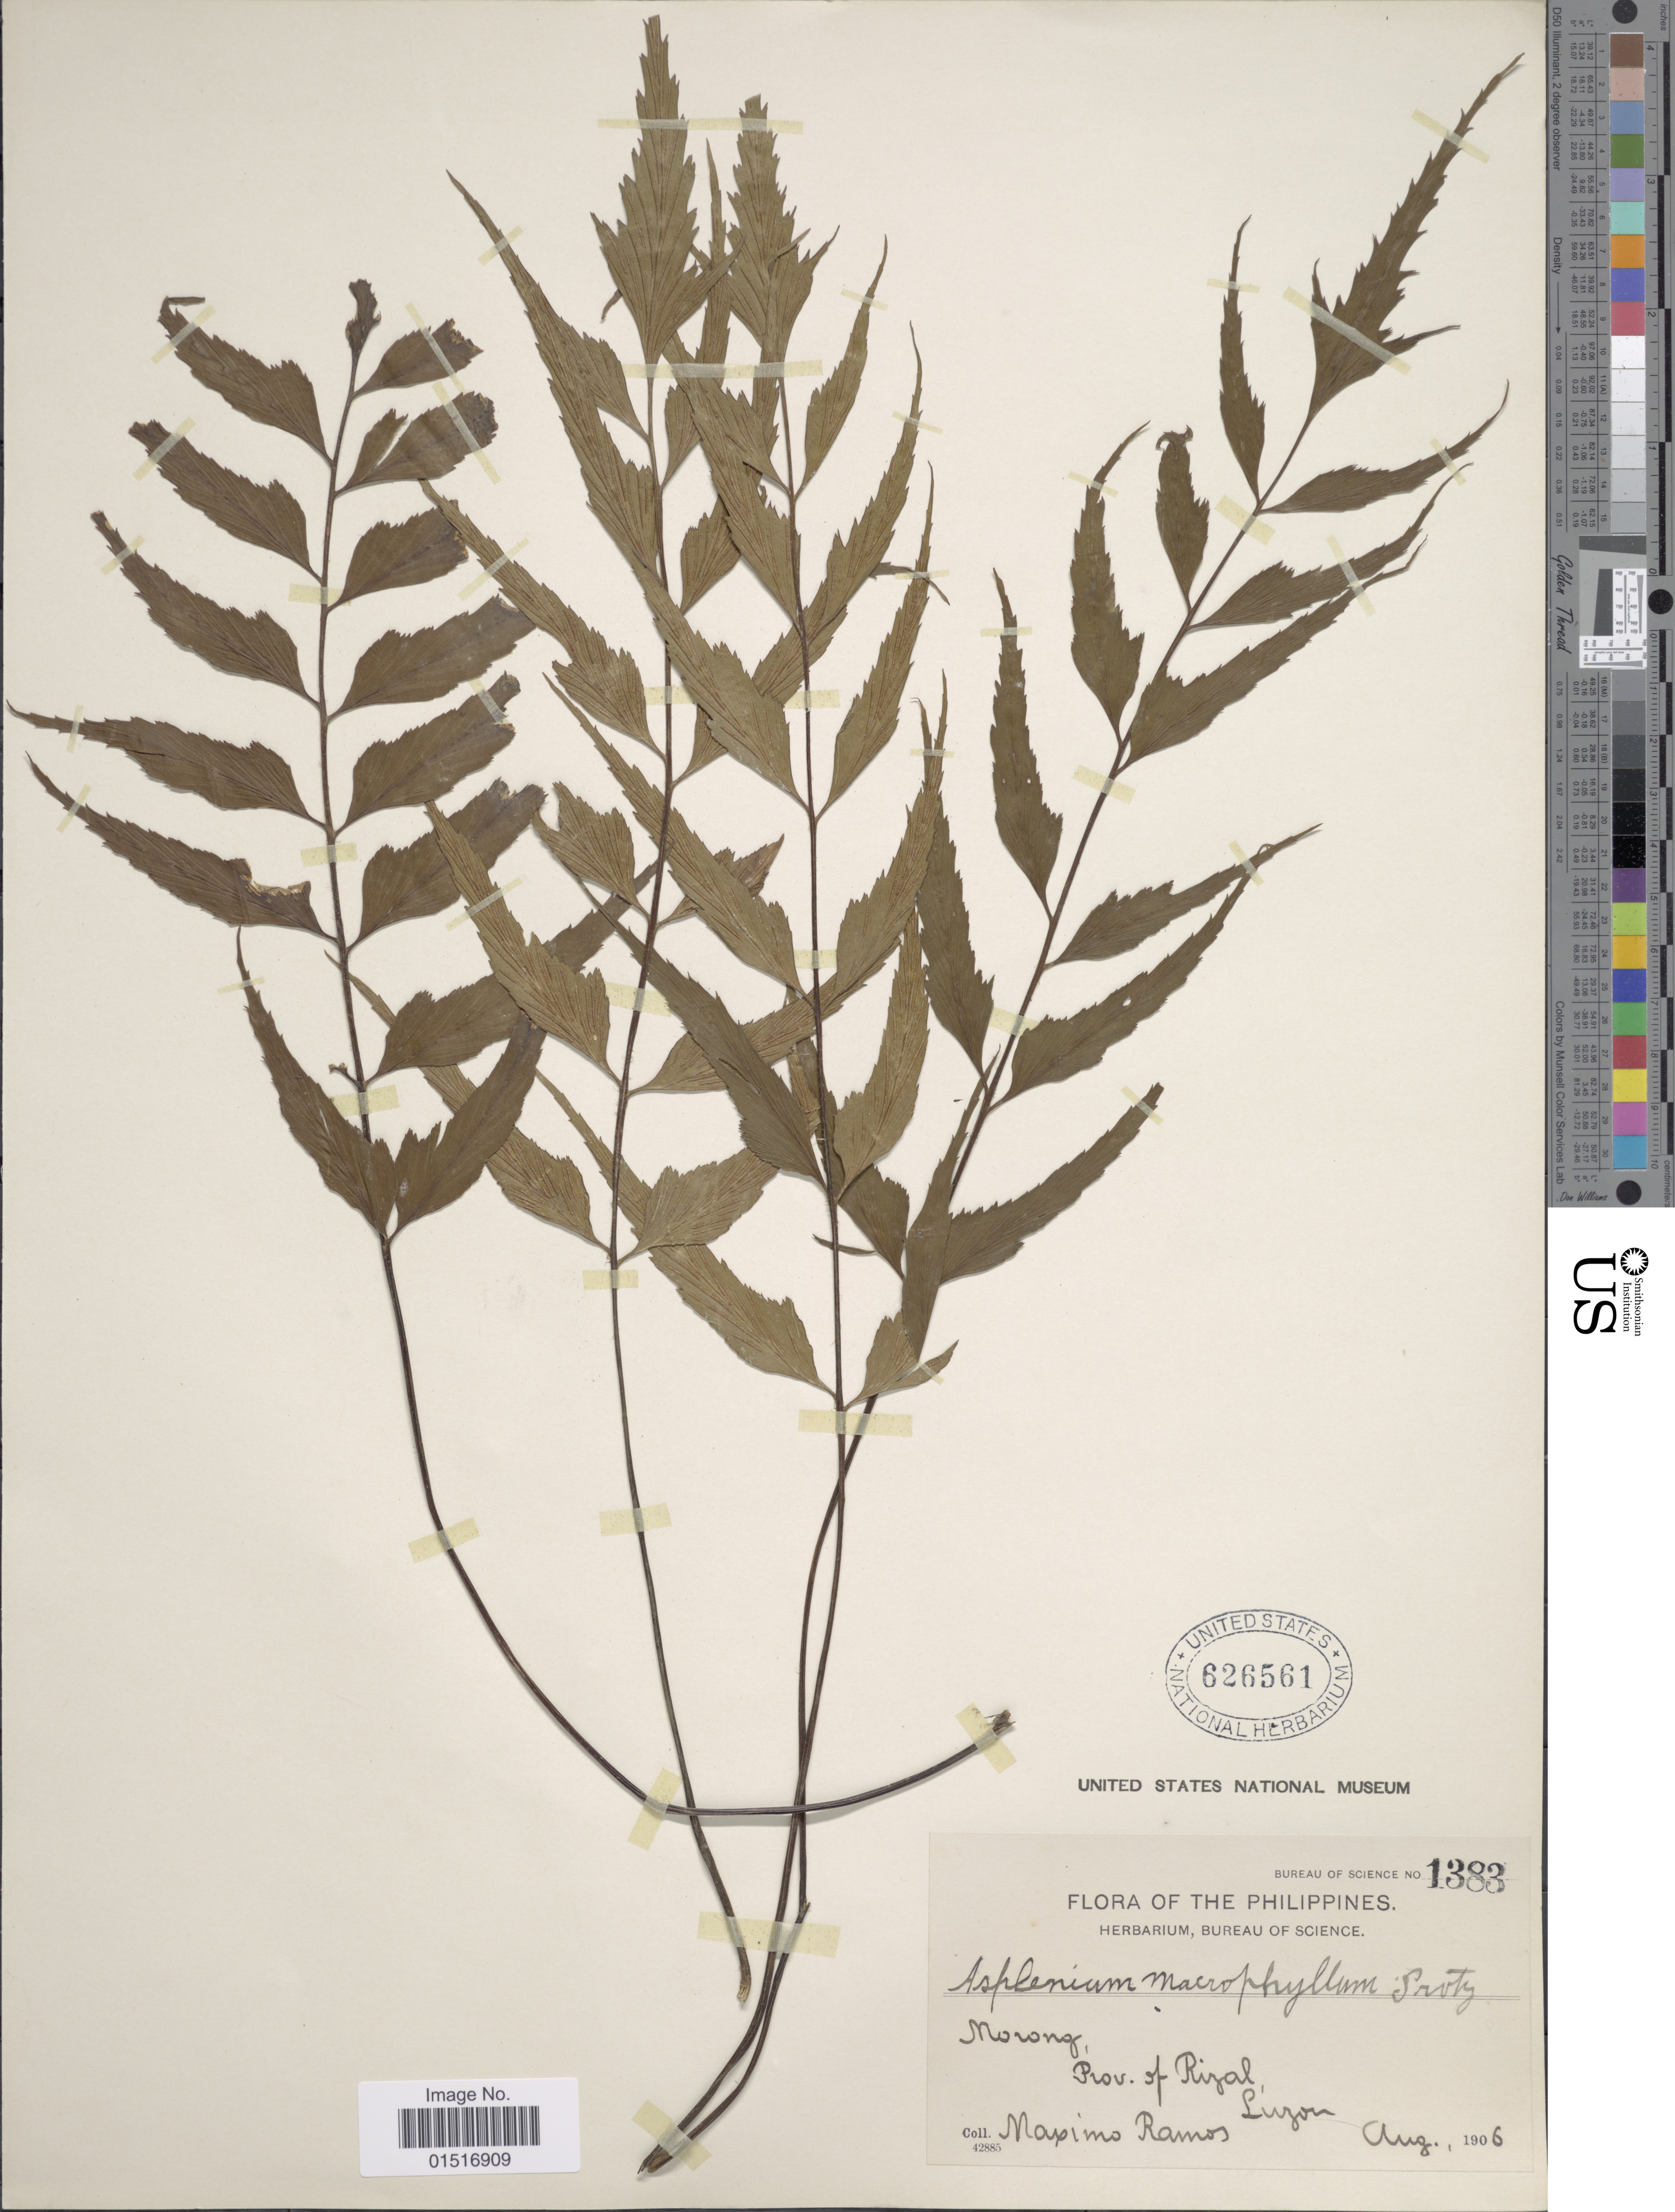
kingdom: Plantae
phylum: Tracheophyta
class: Polypodiopsida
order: Polypodiales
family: Aspleniaceae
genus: Asplenium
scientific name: Asplenium polyodon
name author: G. Forst.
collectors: M. Ramos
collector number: Bureau of Science 1383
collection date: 1906-08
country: Philippines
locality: Morong, Prov. of Rizal, Luzon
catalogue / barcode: US 626561